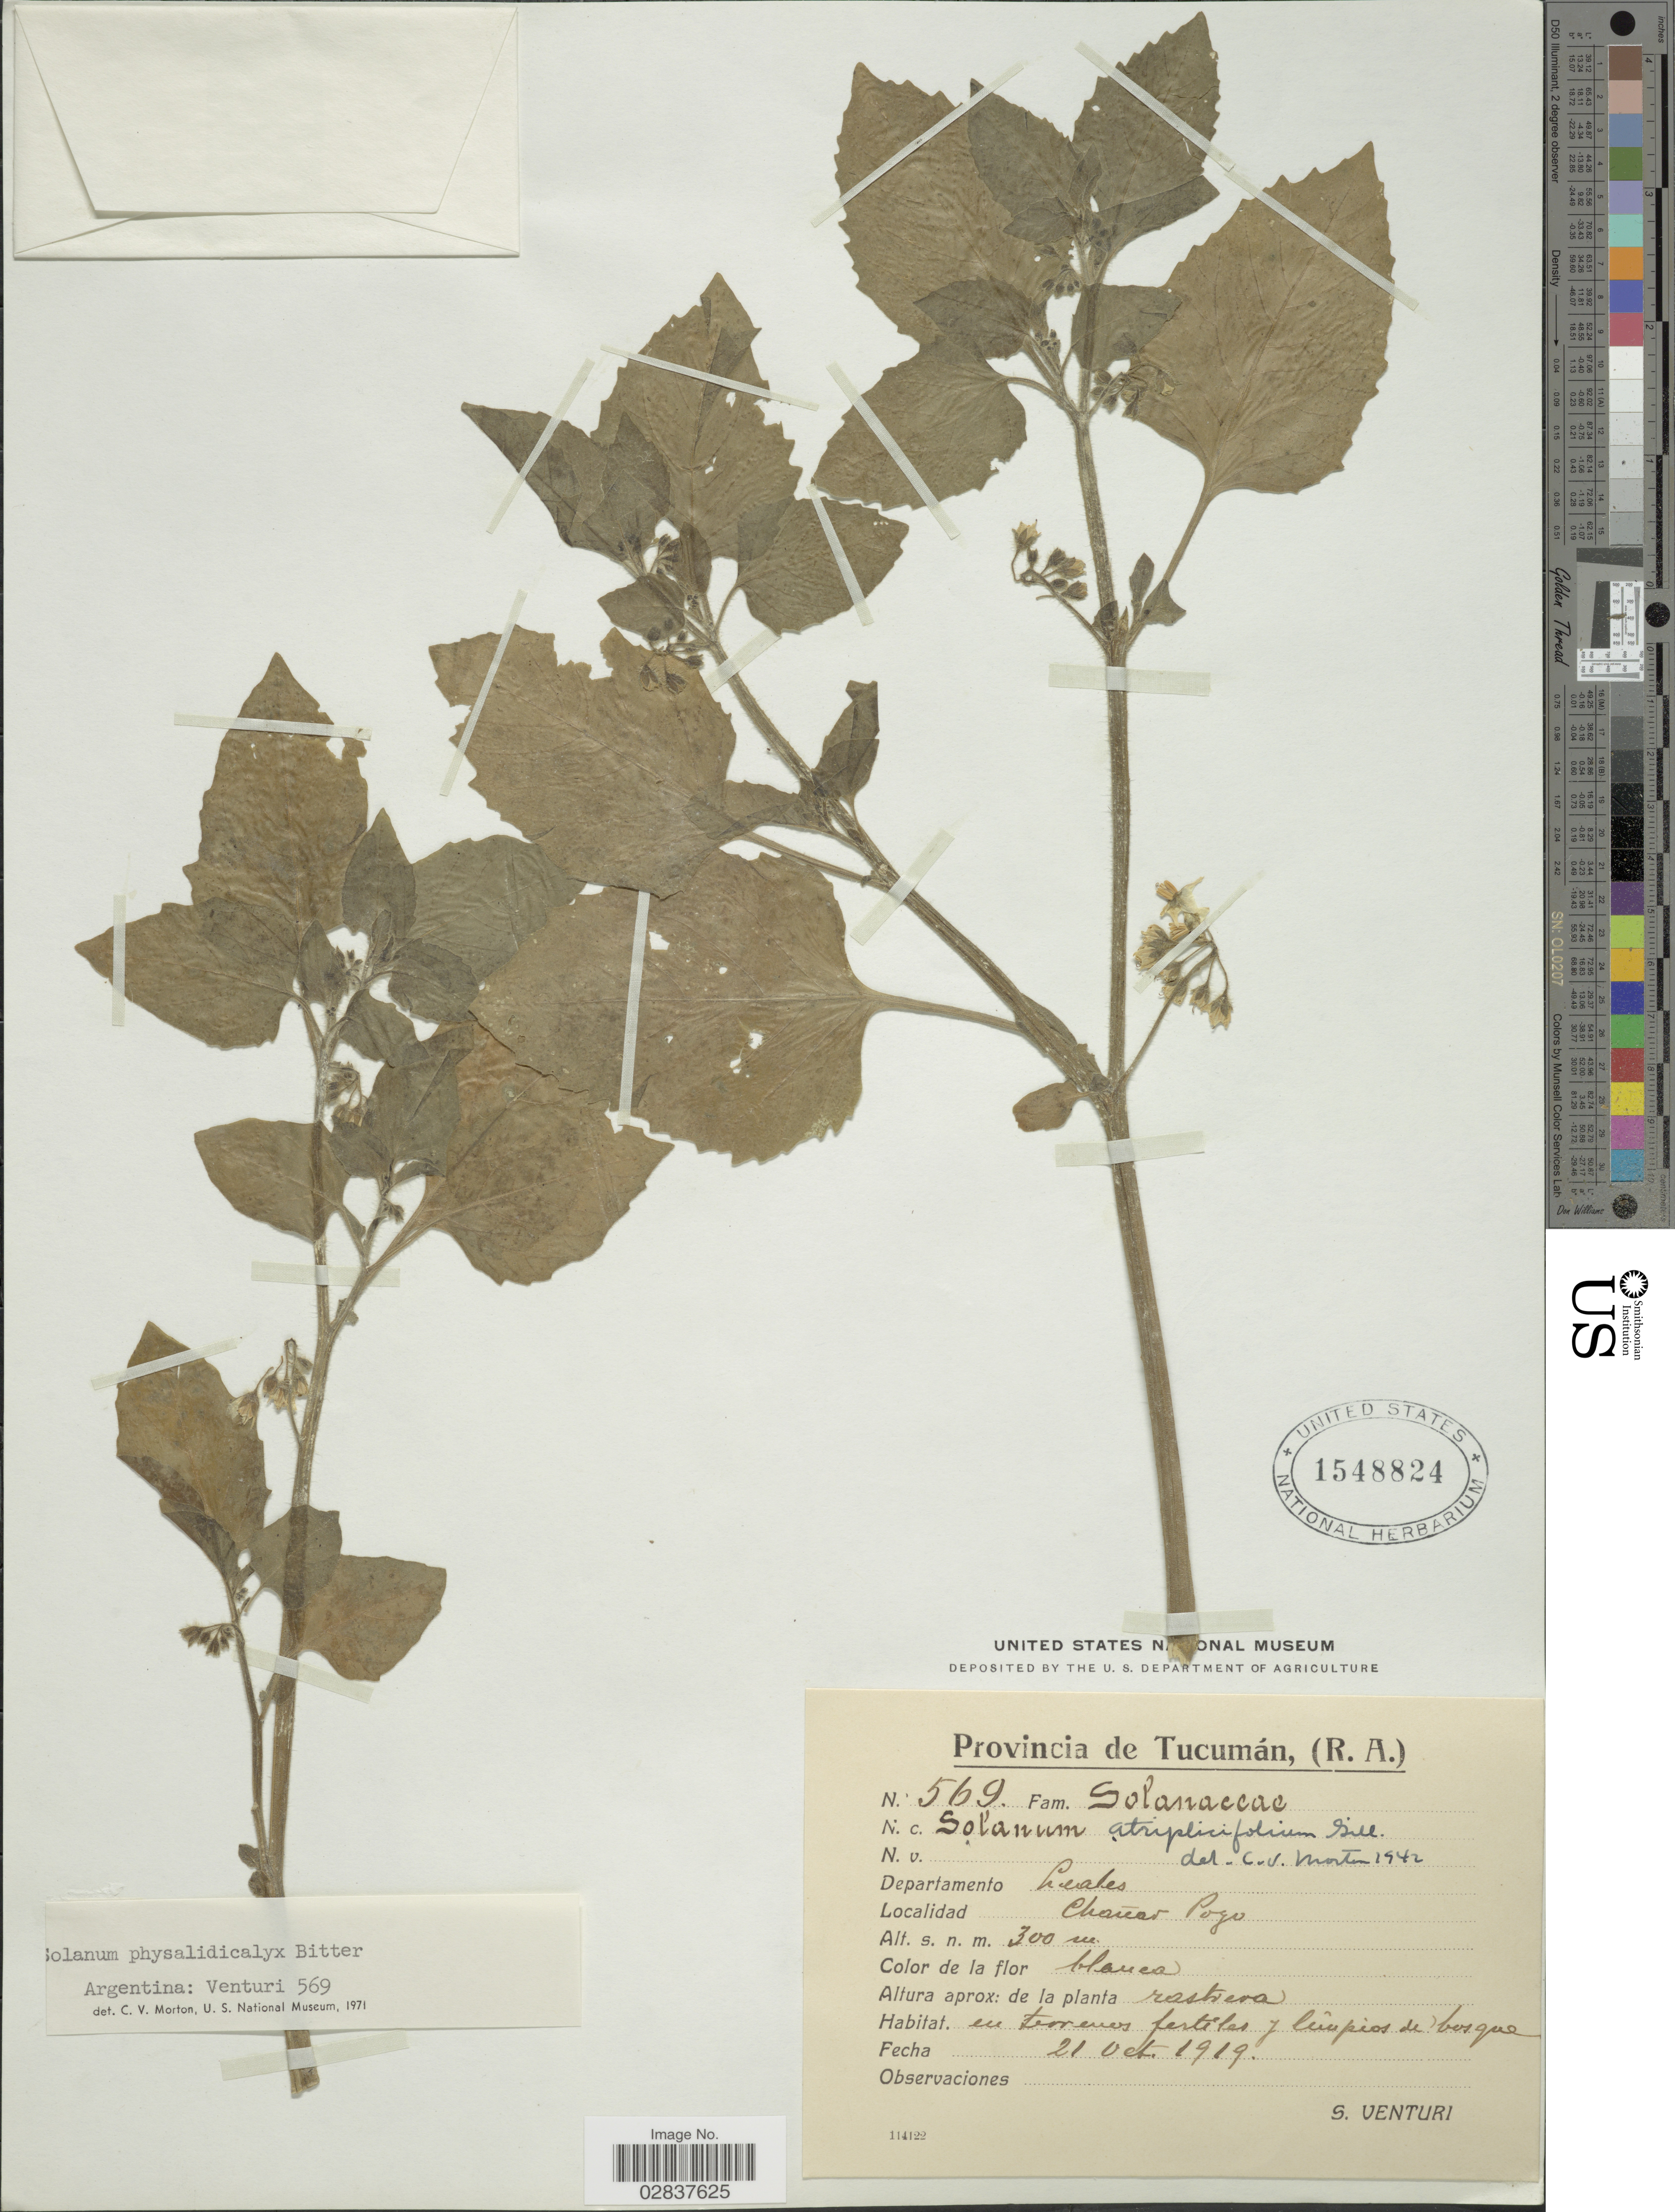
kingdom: Plantae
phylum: Tracheophyta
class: Magnoliopsida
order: Solanales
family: Solanaceae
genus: Solanum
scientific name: Solanum physalifolium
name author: Rusby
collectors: S. Venturi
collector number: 569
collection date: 1919-10-21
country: Argentina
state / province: Tucuman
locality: (R.A.), Departamento Leales, Chañar Pozo.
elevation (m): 300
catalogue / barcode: US 1548824